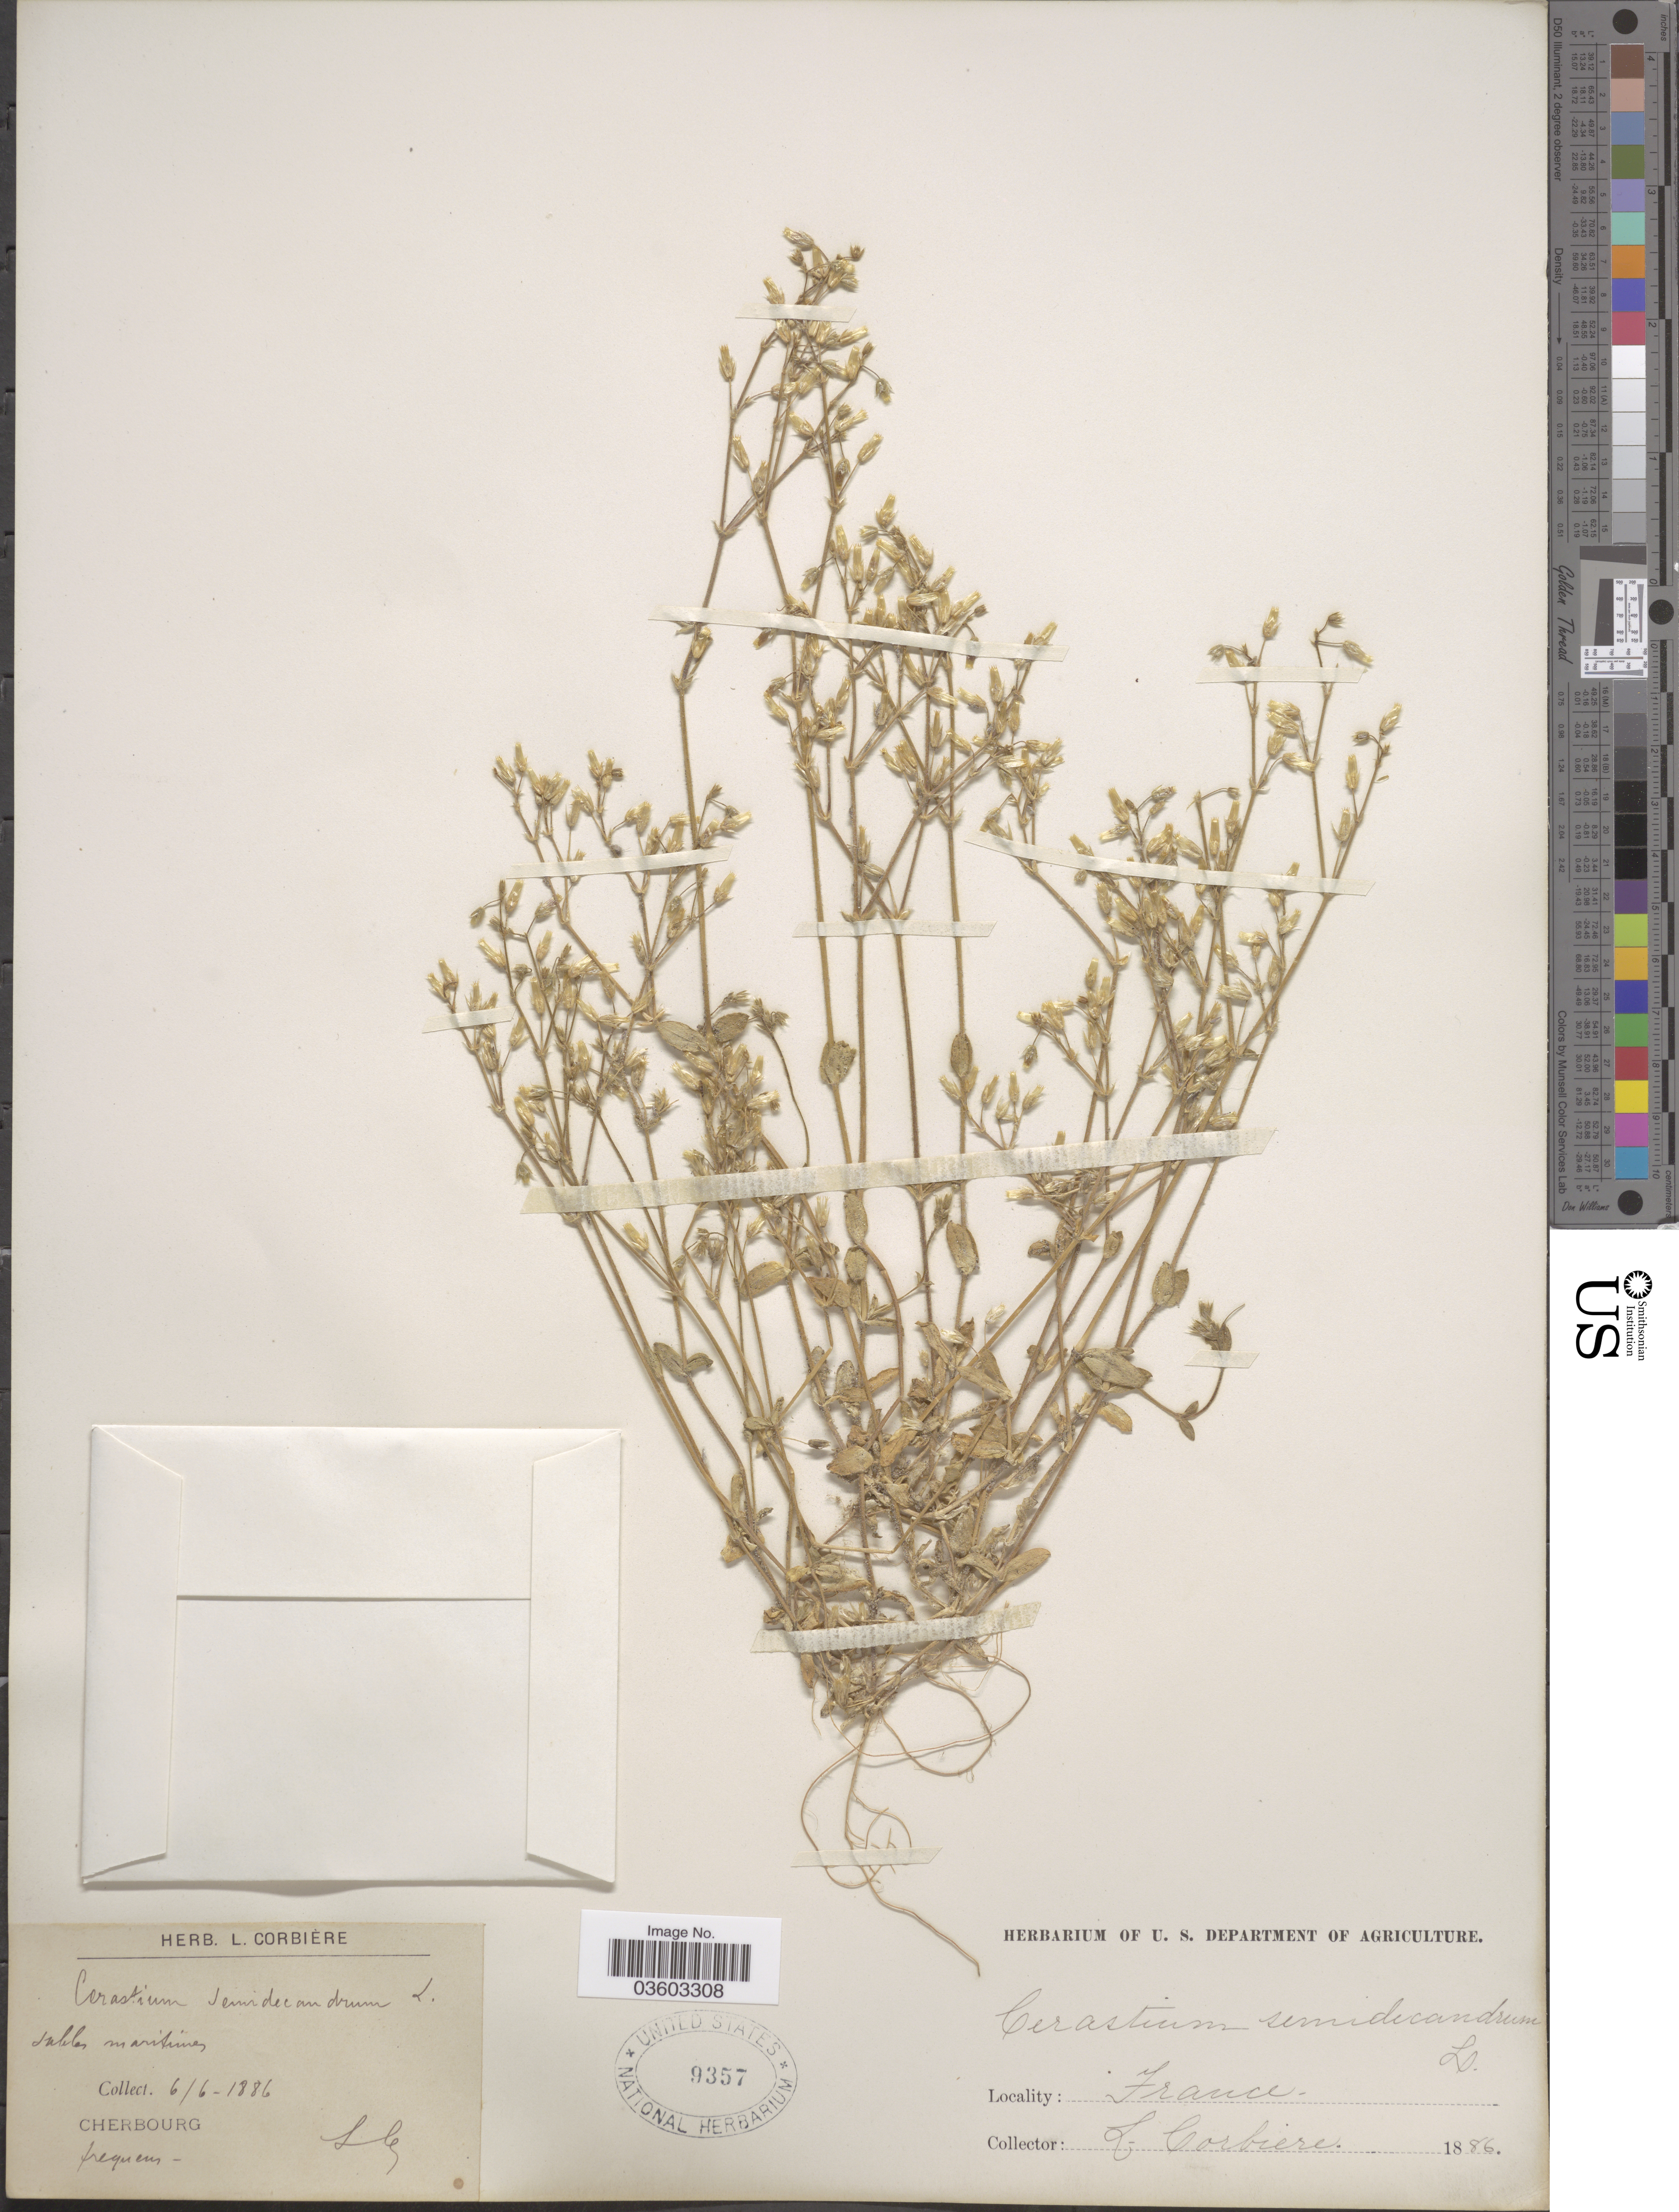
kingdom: Plantae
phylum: Tracheophyta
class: Magnoliopsida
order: Caryophyllales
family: Caryophyllaceae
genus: Cerastium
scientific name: Cerastium semidecandrum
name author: L.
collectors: L. Corbière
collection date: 1886-06-06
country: France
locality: Cherbourg.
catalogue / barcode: US 9357